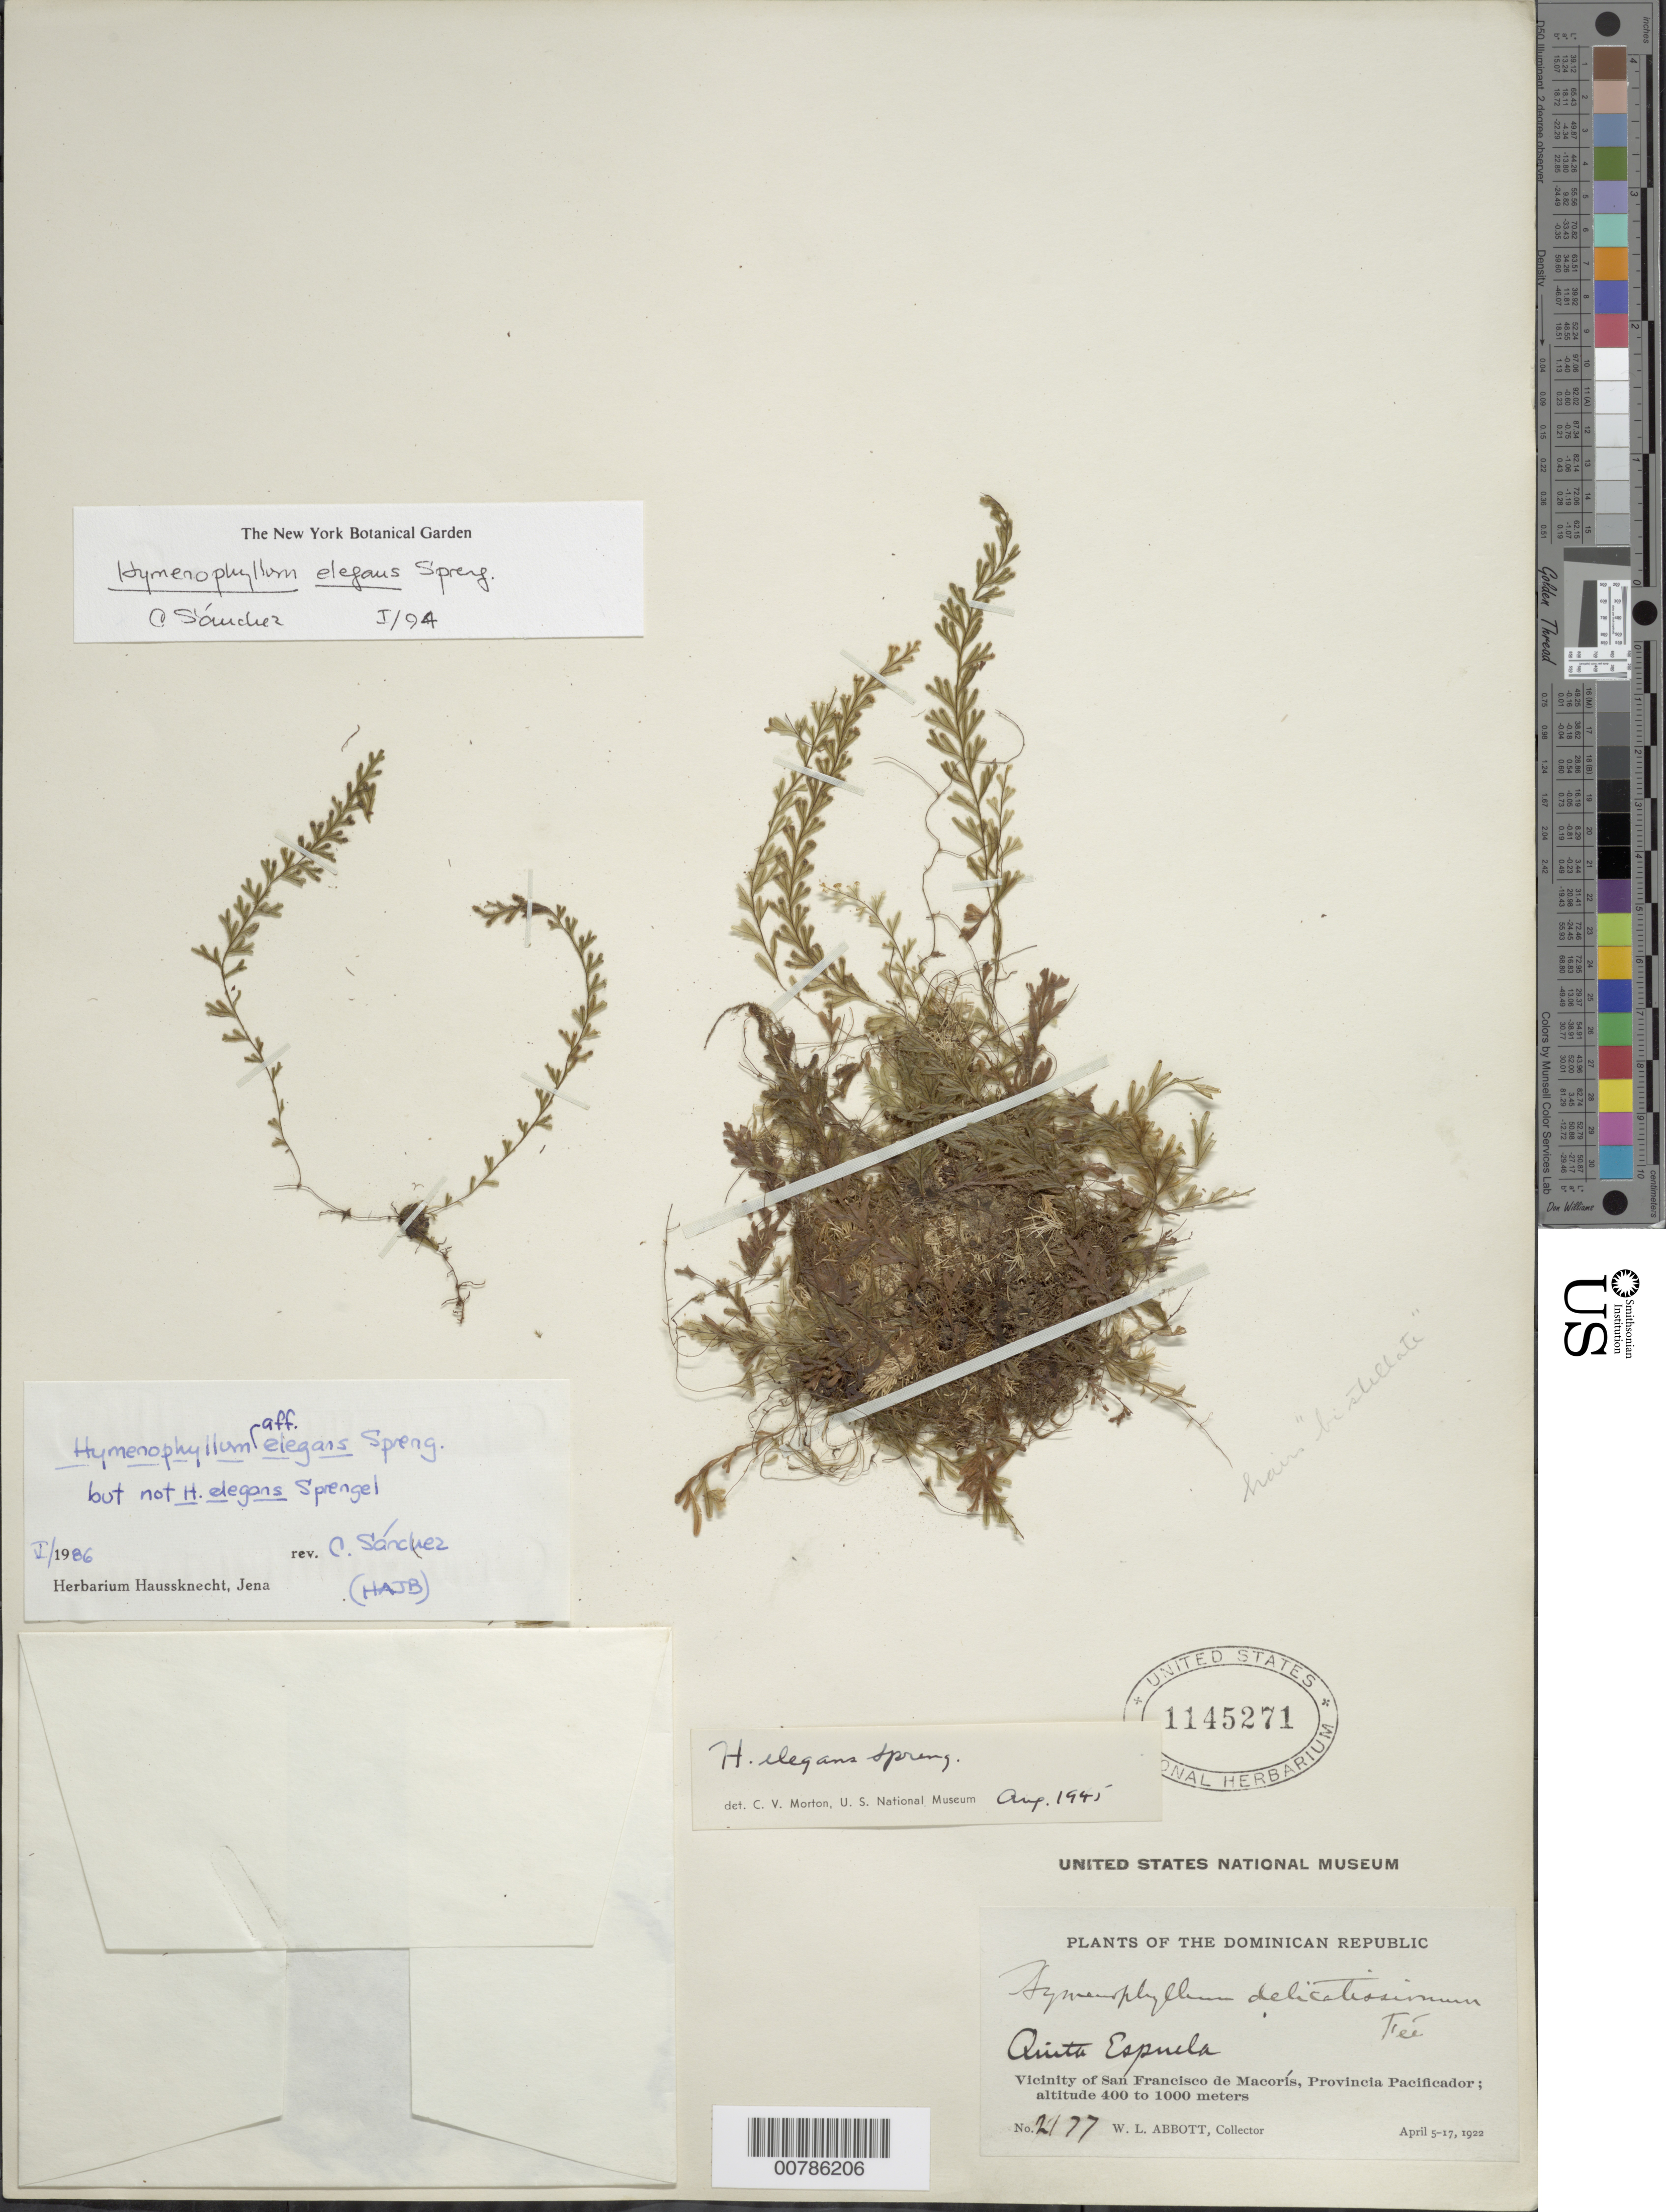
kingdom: Plantae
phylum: Tracheophyta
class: Polypodiopsida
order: Hymenophyllales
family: Hymenophyllaceae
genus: Hymenophyllum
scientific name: Hymenophyllum elegans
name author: Spreng.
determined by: Sánchez, C. A.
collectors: W. L. Abbott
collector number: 2177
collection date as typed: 05 Apr 1922 to 17 Apr 1922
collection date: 1922-04-05/1922-04-17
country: Dominican Republic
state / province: Duarte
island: Hispaniola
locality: San Francisco de Macorís, vicinity; Quita Espuela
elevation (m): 400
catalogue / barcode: US 1145271